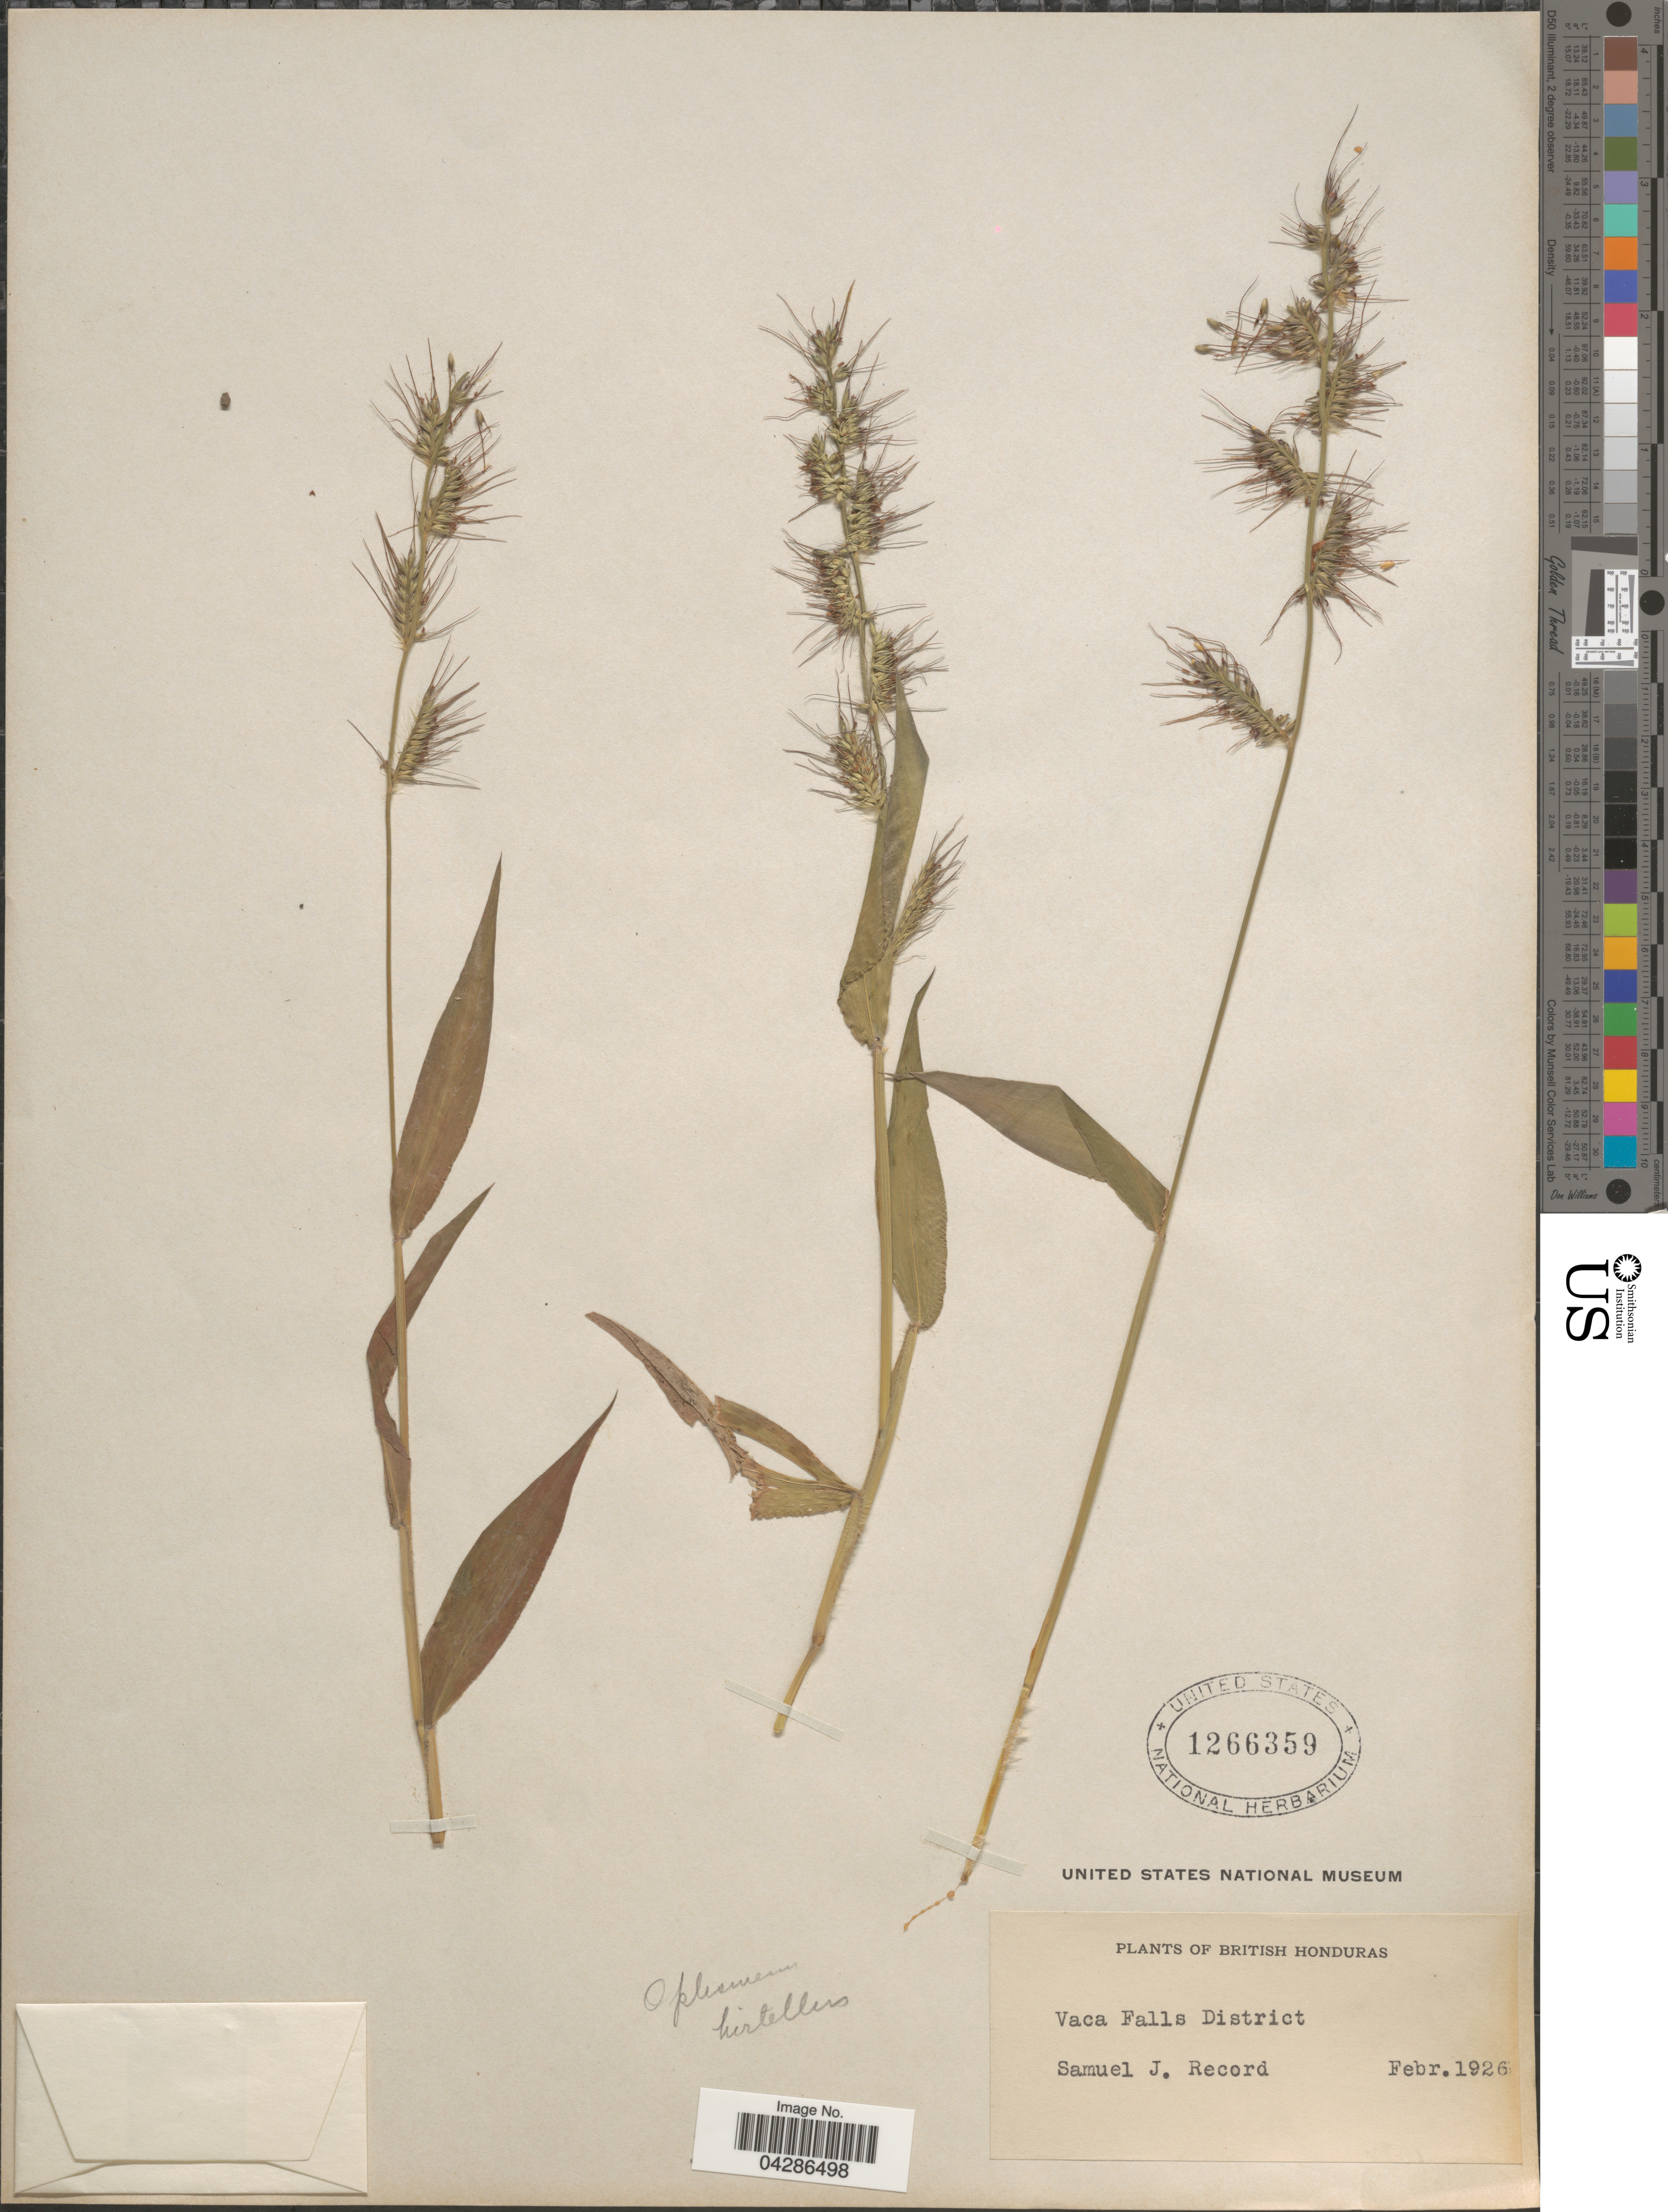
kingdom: Plantae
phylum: Tracheophyta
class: Liliopsida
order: Poales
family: Poaceae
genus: Oplismenus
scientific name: Oplismenus hirtellus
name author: (L.) P. Beauv.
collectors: S. J. Record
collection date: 1926-02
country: Belize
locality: British Honduras. Vaca Falls District.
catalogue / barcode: US 1266359